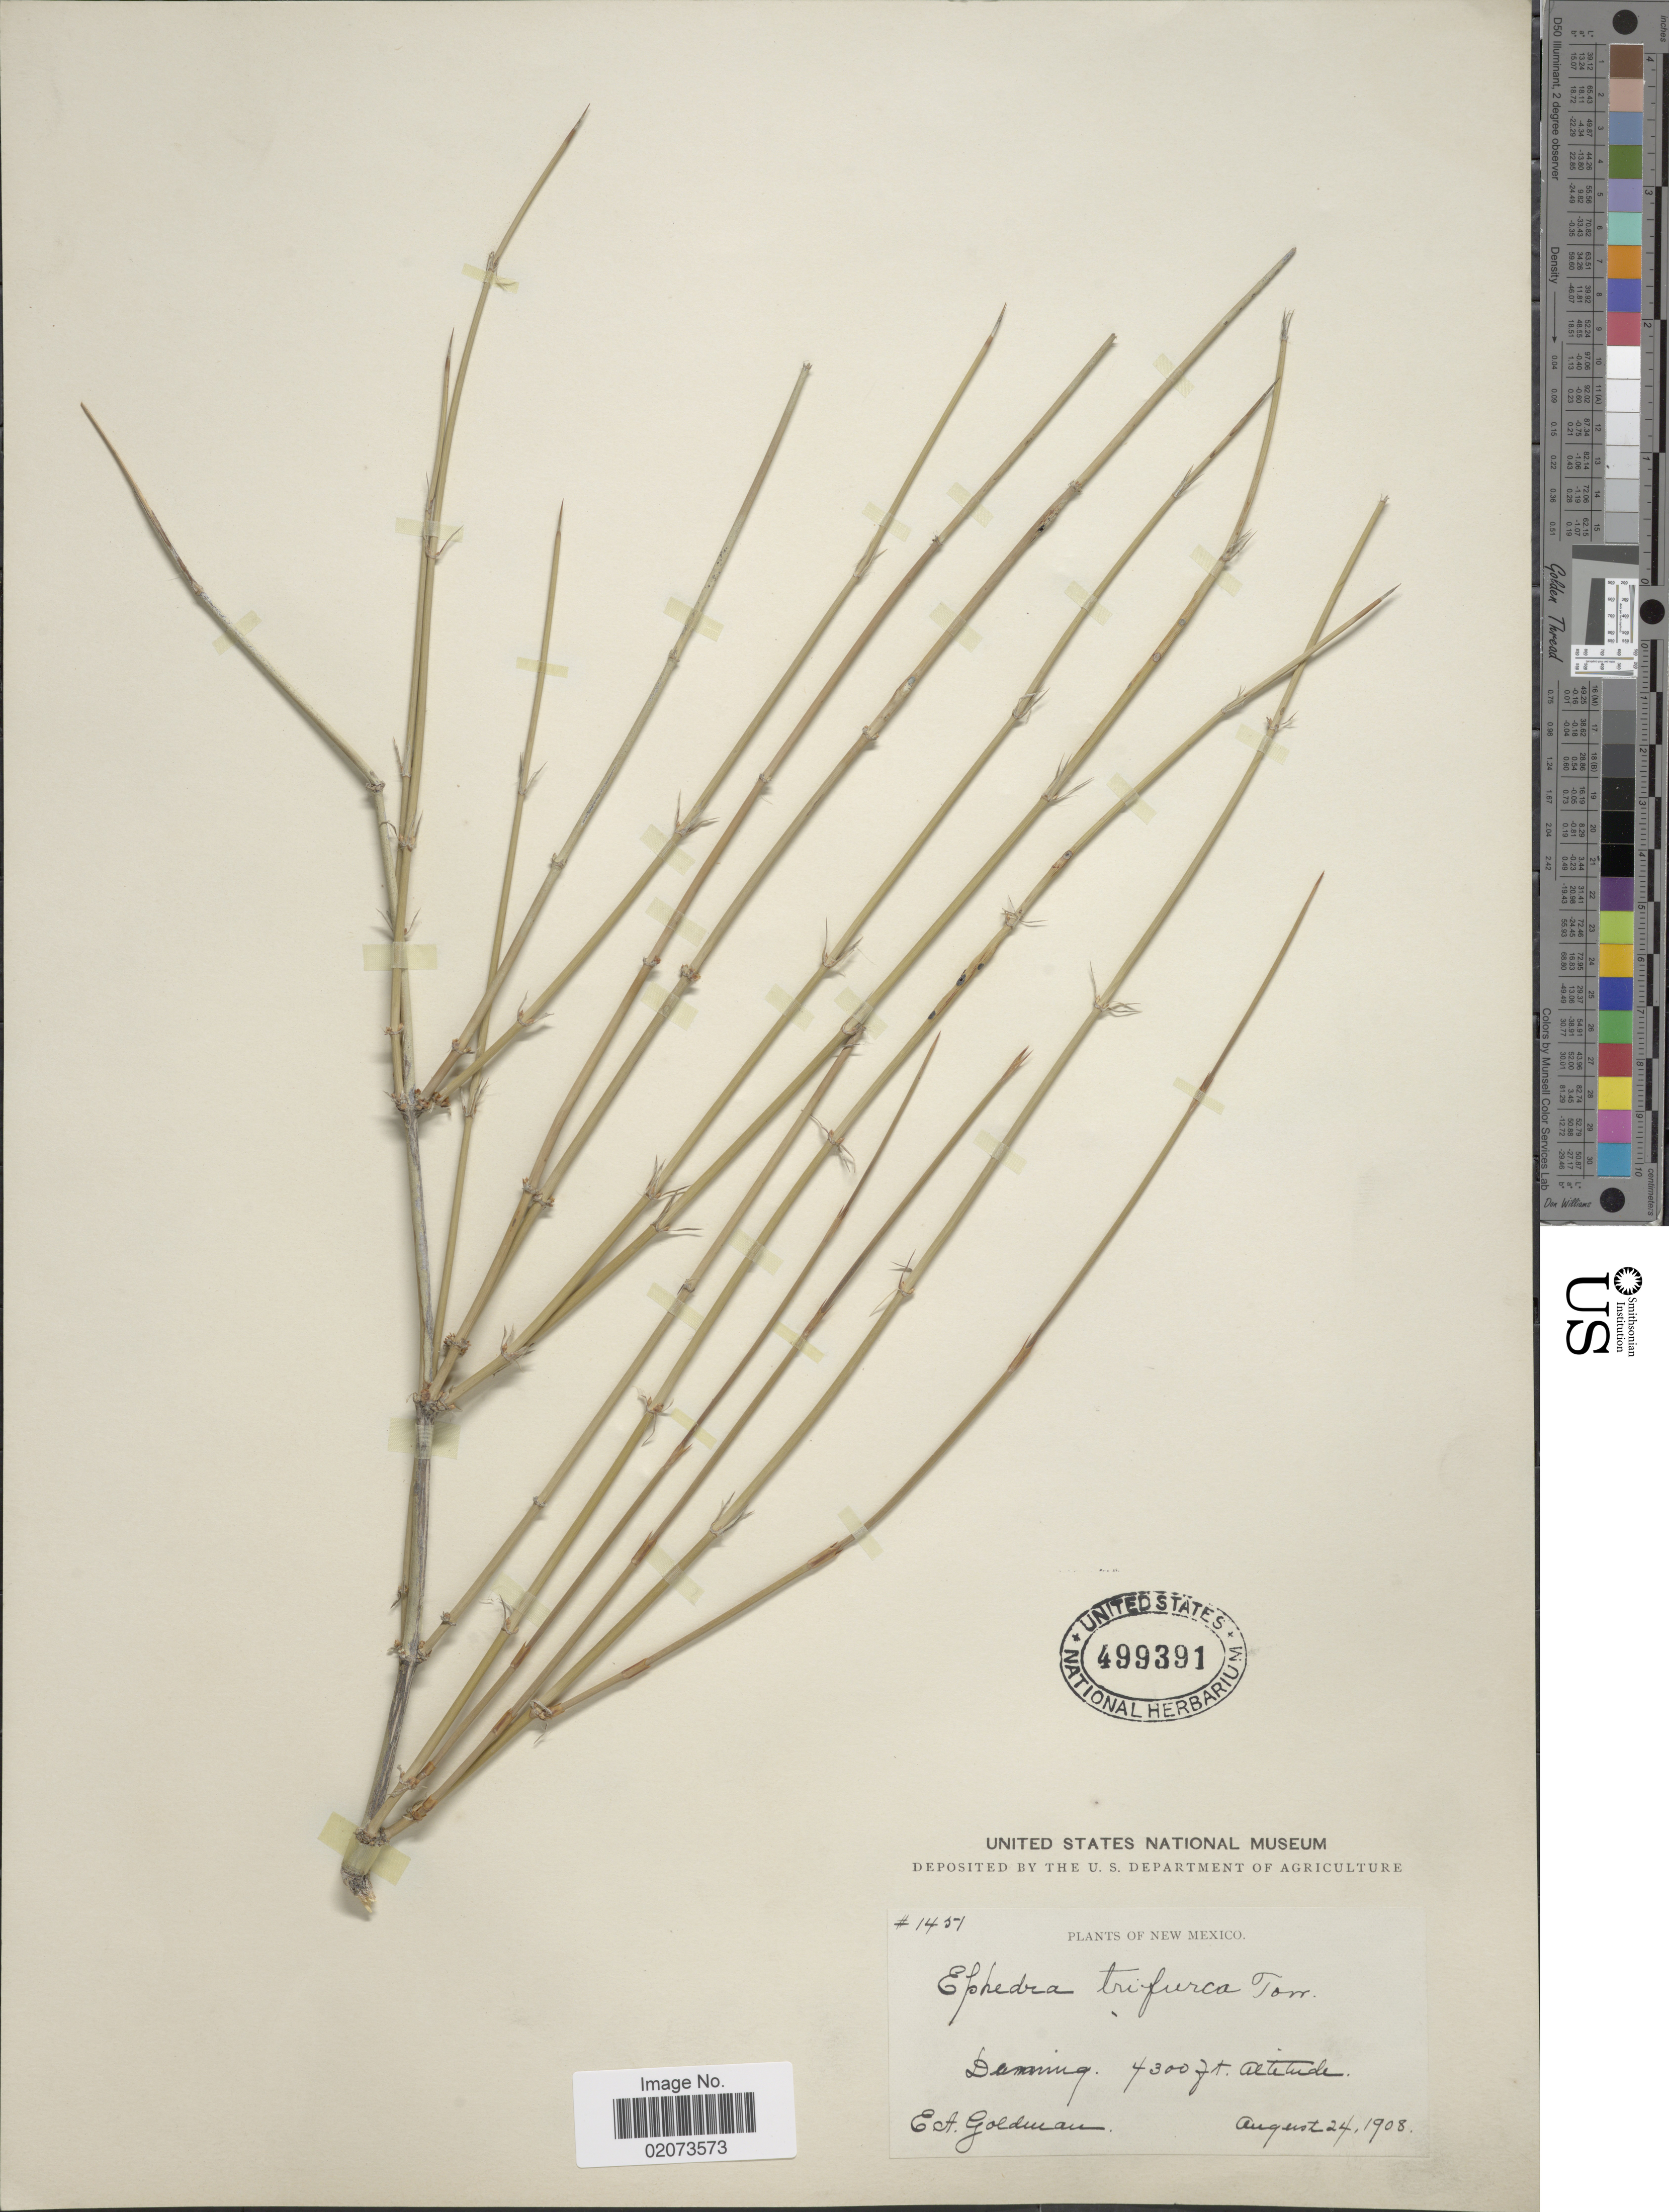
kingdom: Plantae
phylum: Tracheophyta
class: Gnetopsida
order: Ephedrales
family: Ephedraceae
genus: Ephedra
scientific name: Ephedra trifurca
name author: Torr. ex S. Watson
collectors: E. A. Goldman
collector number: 1451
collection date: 1908-08-24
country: United States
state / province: New Mexico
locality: Deming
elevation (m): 1311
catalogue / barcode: US 499391